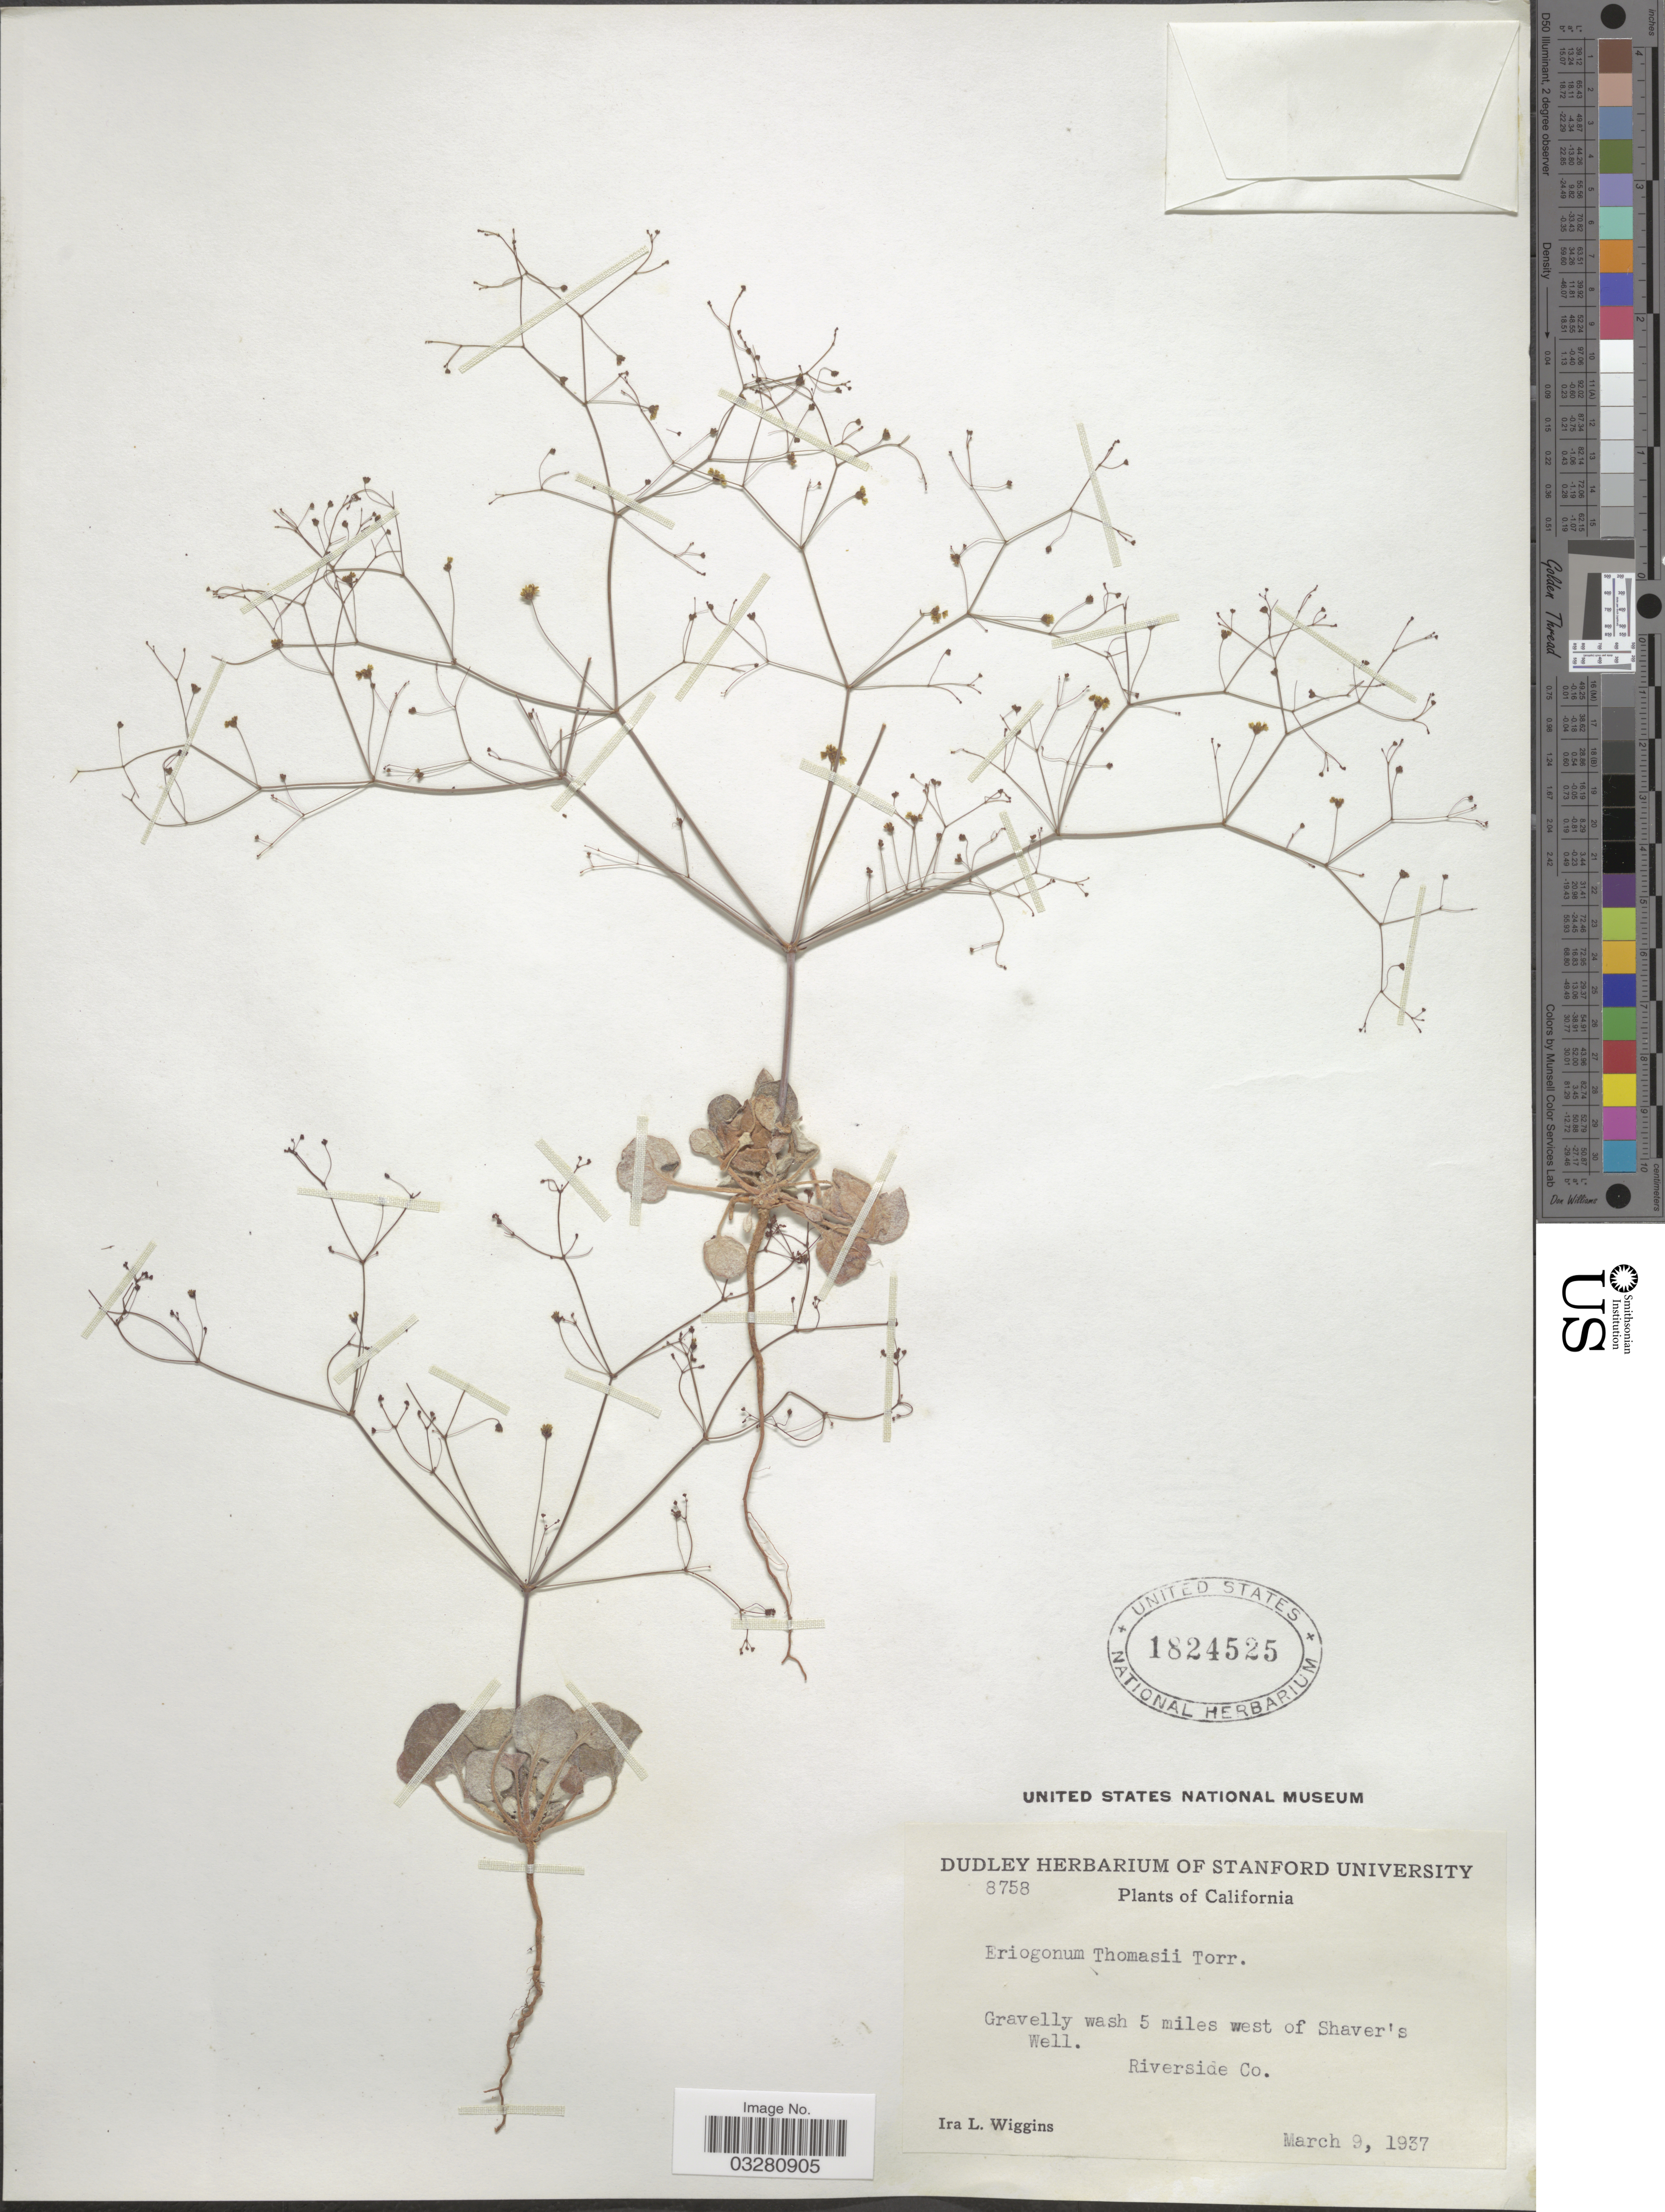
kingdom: Plantae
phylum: Tracheophyta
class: Magnoliopsida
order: Caryophyllales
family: Polygonaceae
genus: Eriogonum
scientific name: Eriogonum thomasii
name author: Torr.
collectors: I. L. Wiggins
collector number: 8758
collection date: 1937-03-09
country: United States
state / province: California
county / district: Riverside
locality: Gravelly wash 5 miles west of Shaver's Well. Riverside Co.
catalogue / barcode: US 1824525